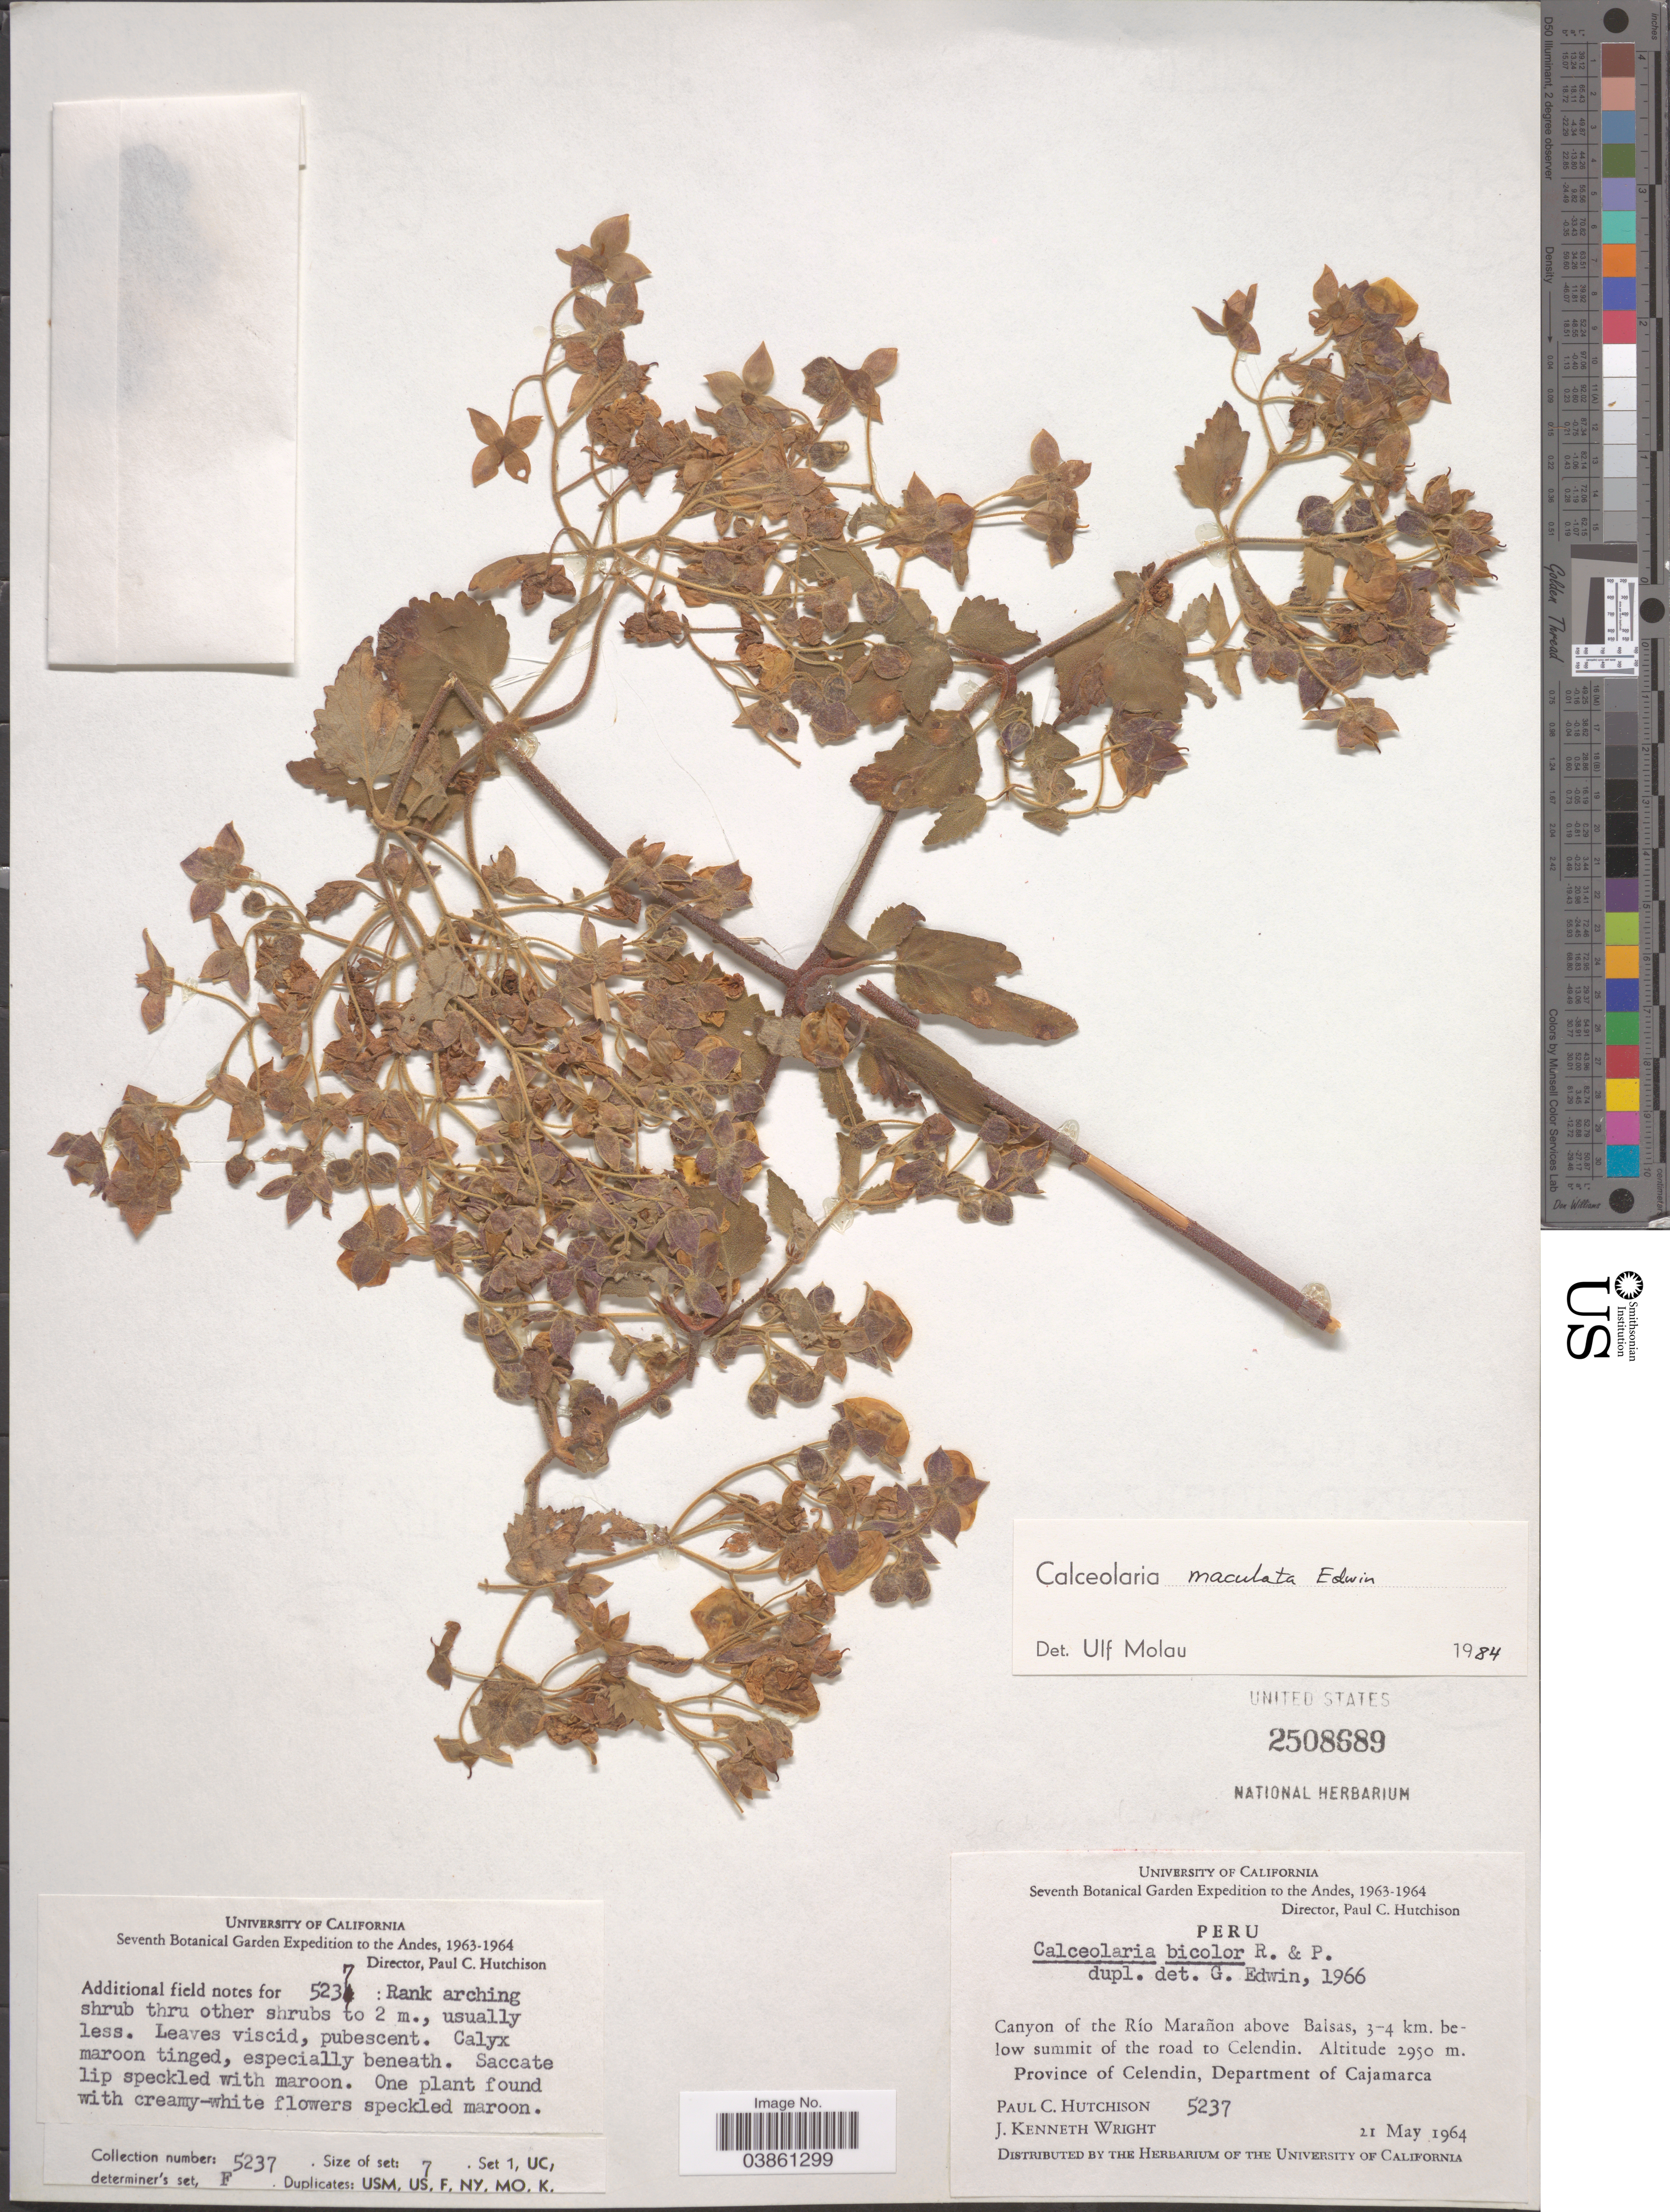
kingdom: Plantae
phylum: Tracheophyta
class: Magnoliopsida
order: Lamiales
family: Calceolariaceae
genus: Calceolaria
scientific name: Calceolaria maculata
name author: Edwin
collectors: P. C. Hutchison & J. K. Wright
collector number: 5237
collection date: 1964-05-21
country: Peru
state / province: Cajamarca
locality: The Andes.Canyon of the Río Marañon above Balsas, 3-4 km. below summit of the road to Celendin. Province of Celendin, Department of Cajamarca.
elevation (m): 2950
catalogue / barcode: US 2508689